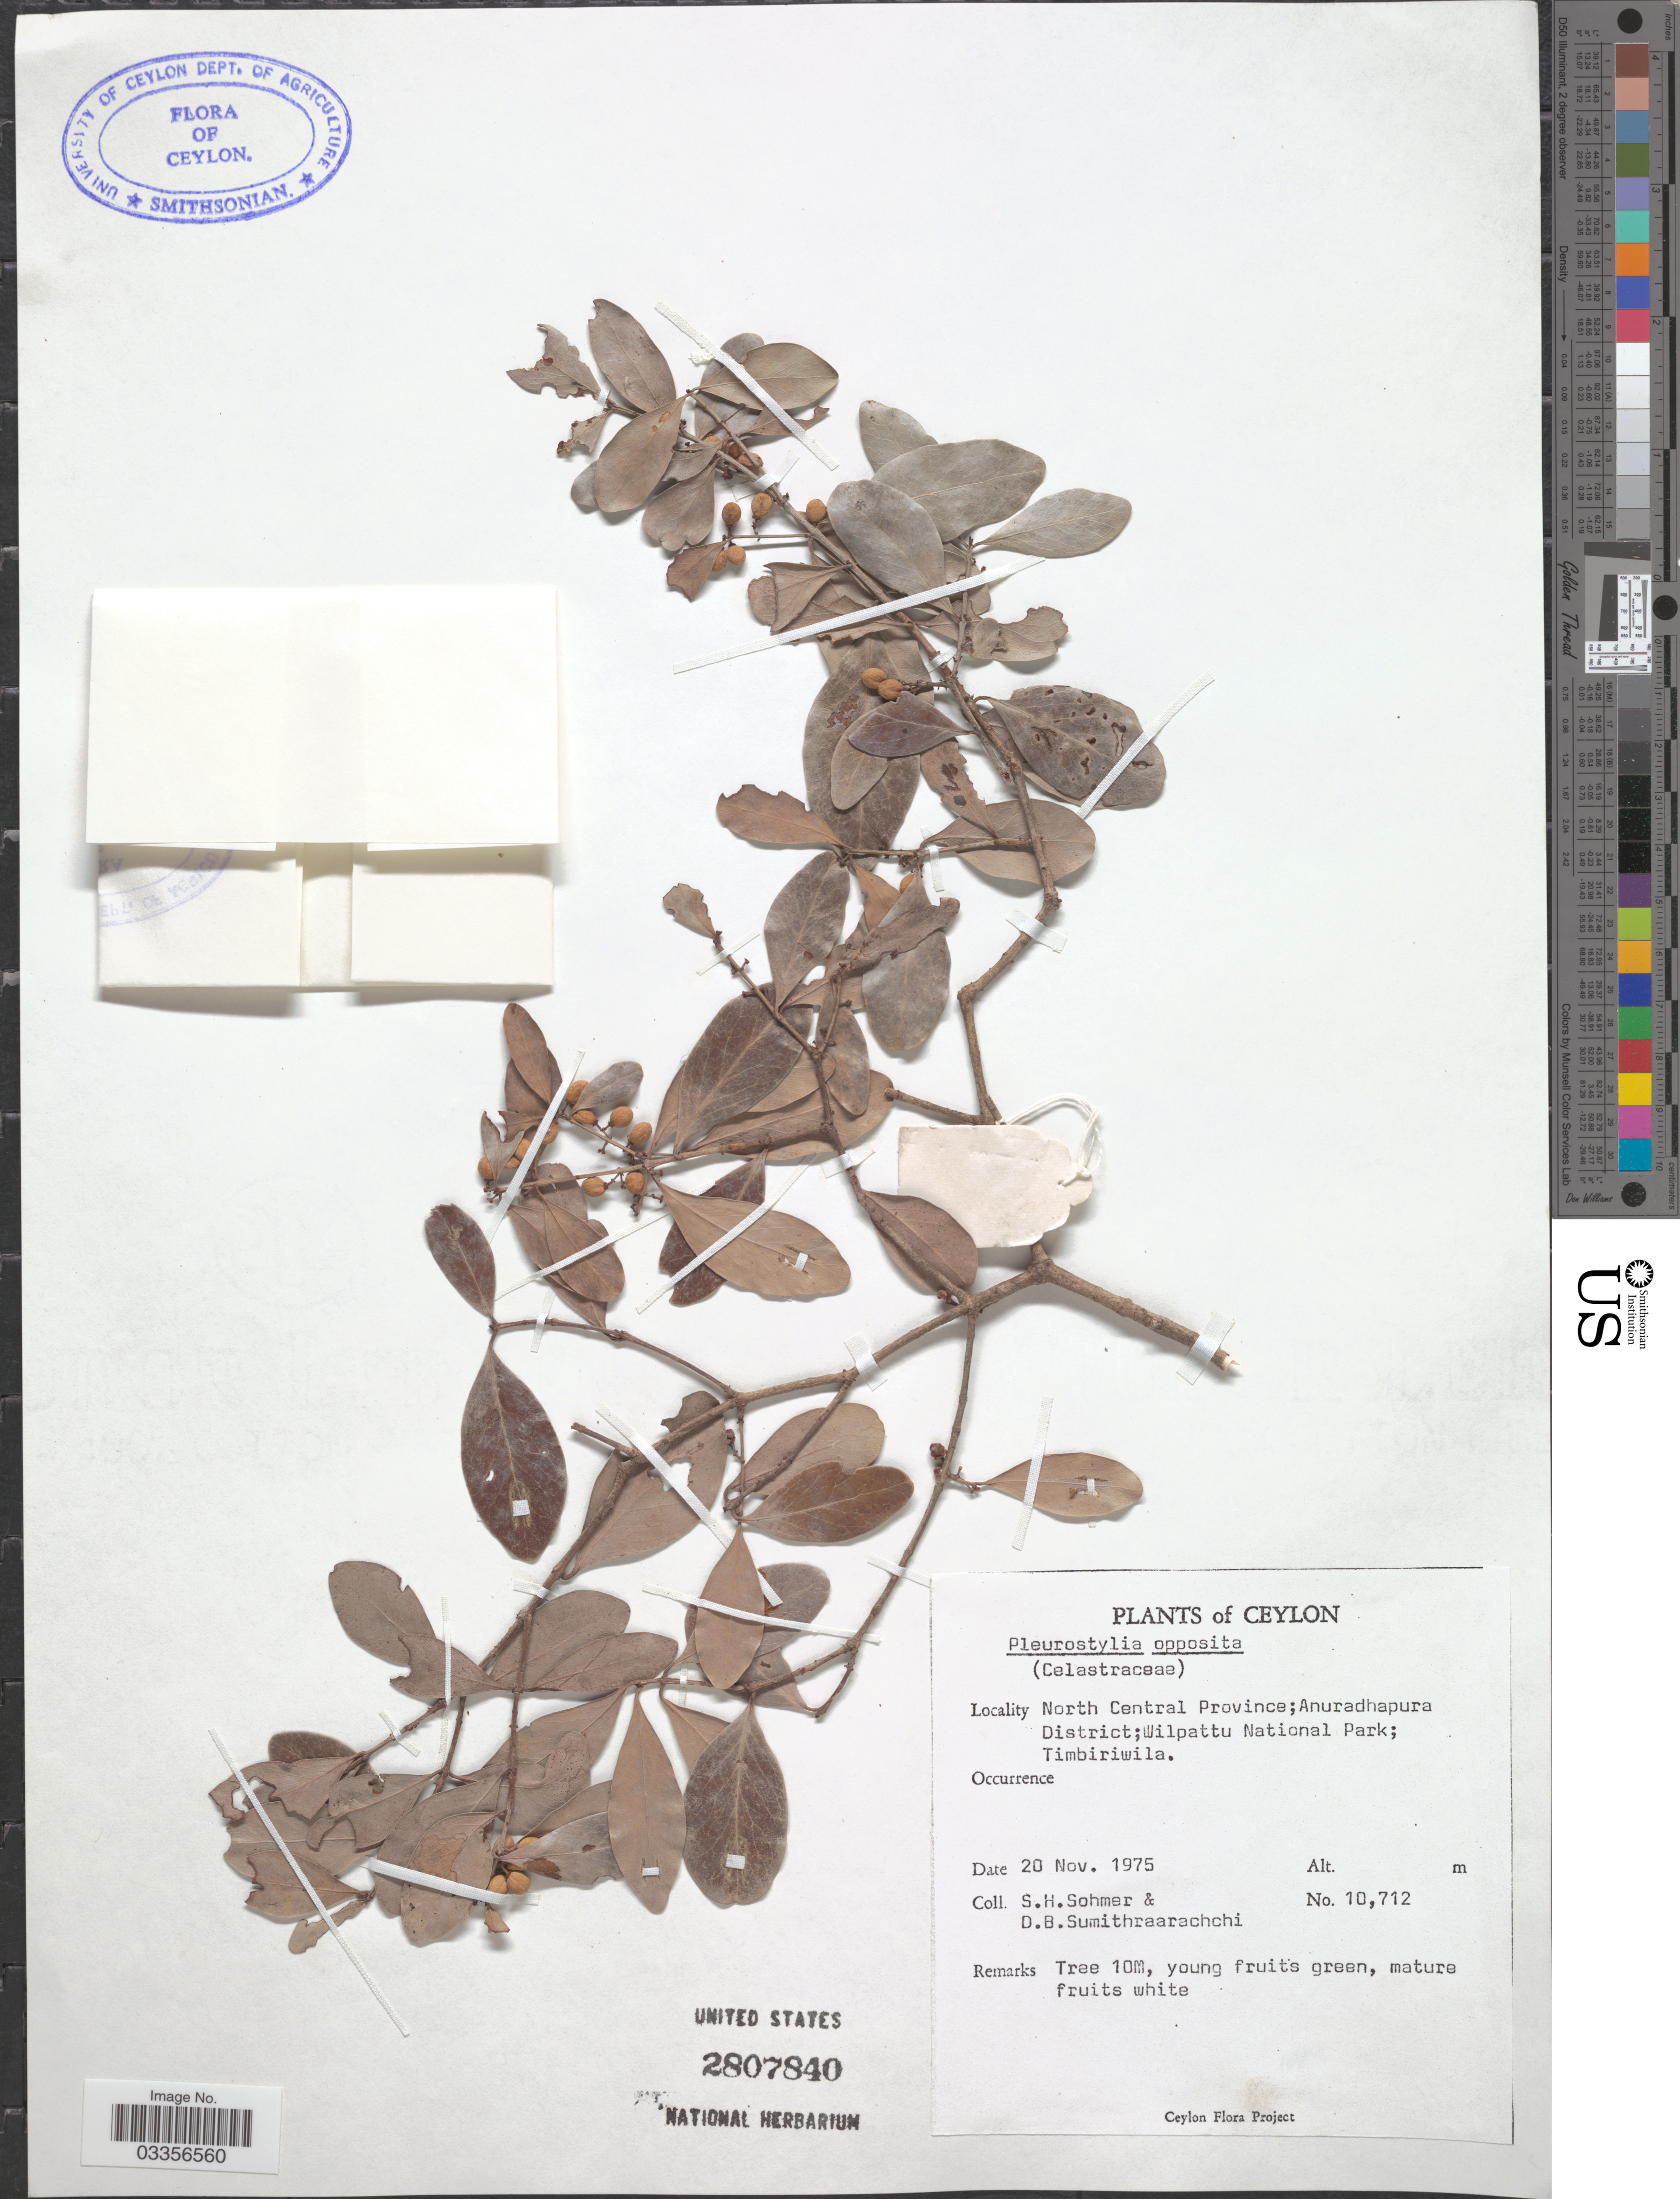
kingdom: Plantae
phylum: Tracheophyta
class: Magnoliopsida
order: Celastrales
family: Celastraceae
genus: Pleurostylia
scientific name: Pleurostylia opposita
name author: (Wall.) Alston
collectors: S. H. Sohmer & D. B. Sumithraarachchi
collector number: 10712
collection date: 1975-11-20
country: Sri Lanka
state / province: North Central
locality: Ceylon, Anuradhapura District; Wilpattu National Park; Timbiriwila.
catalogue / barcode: US 2807840